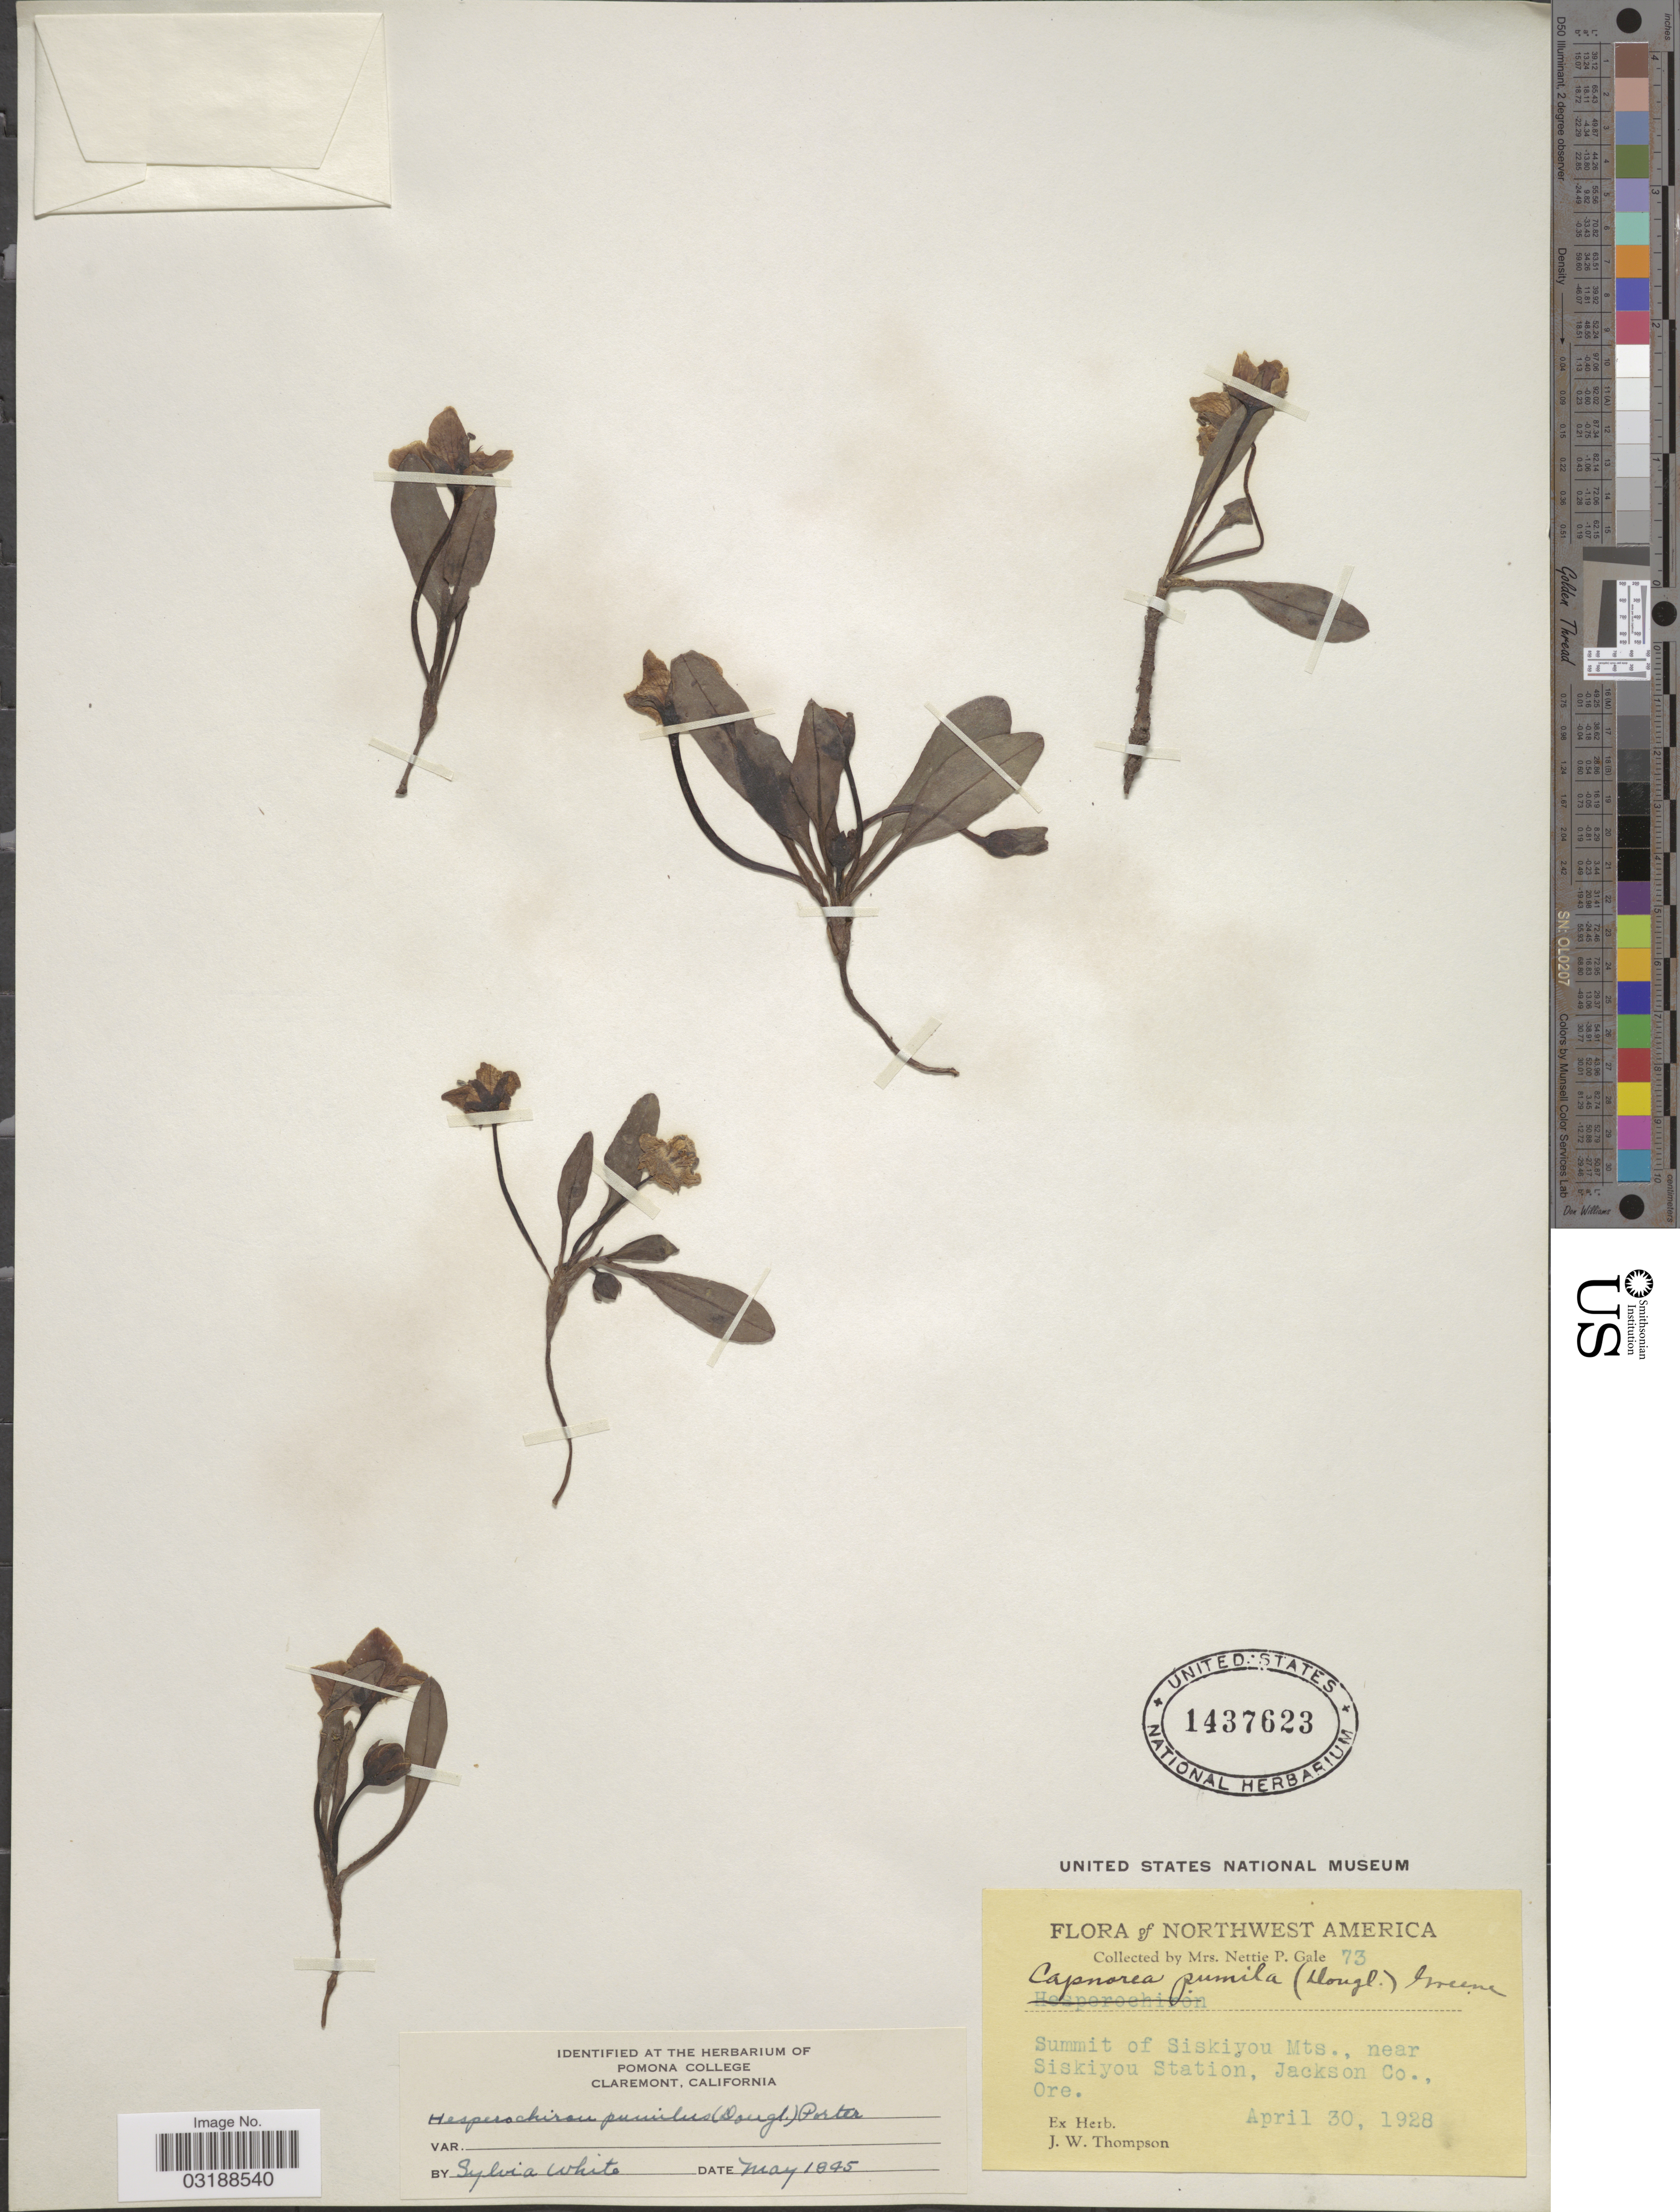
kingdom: Plantae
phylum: Tracheophyta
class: Magnoliopsida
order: Boraginales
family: Hydrophyllaceae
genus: Hesperochiron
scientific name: Hesperochiron pumilus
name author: (Griseb.) Porter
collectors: N. Gale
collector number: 73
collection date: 1928-04-30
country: United States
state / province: Oregon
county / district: Jackson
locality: Northwest America, Summit of Siskiyou Mts., near Siskiyou Station, Jackson Co.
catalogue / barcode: US 1437623